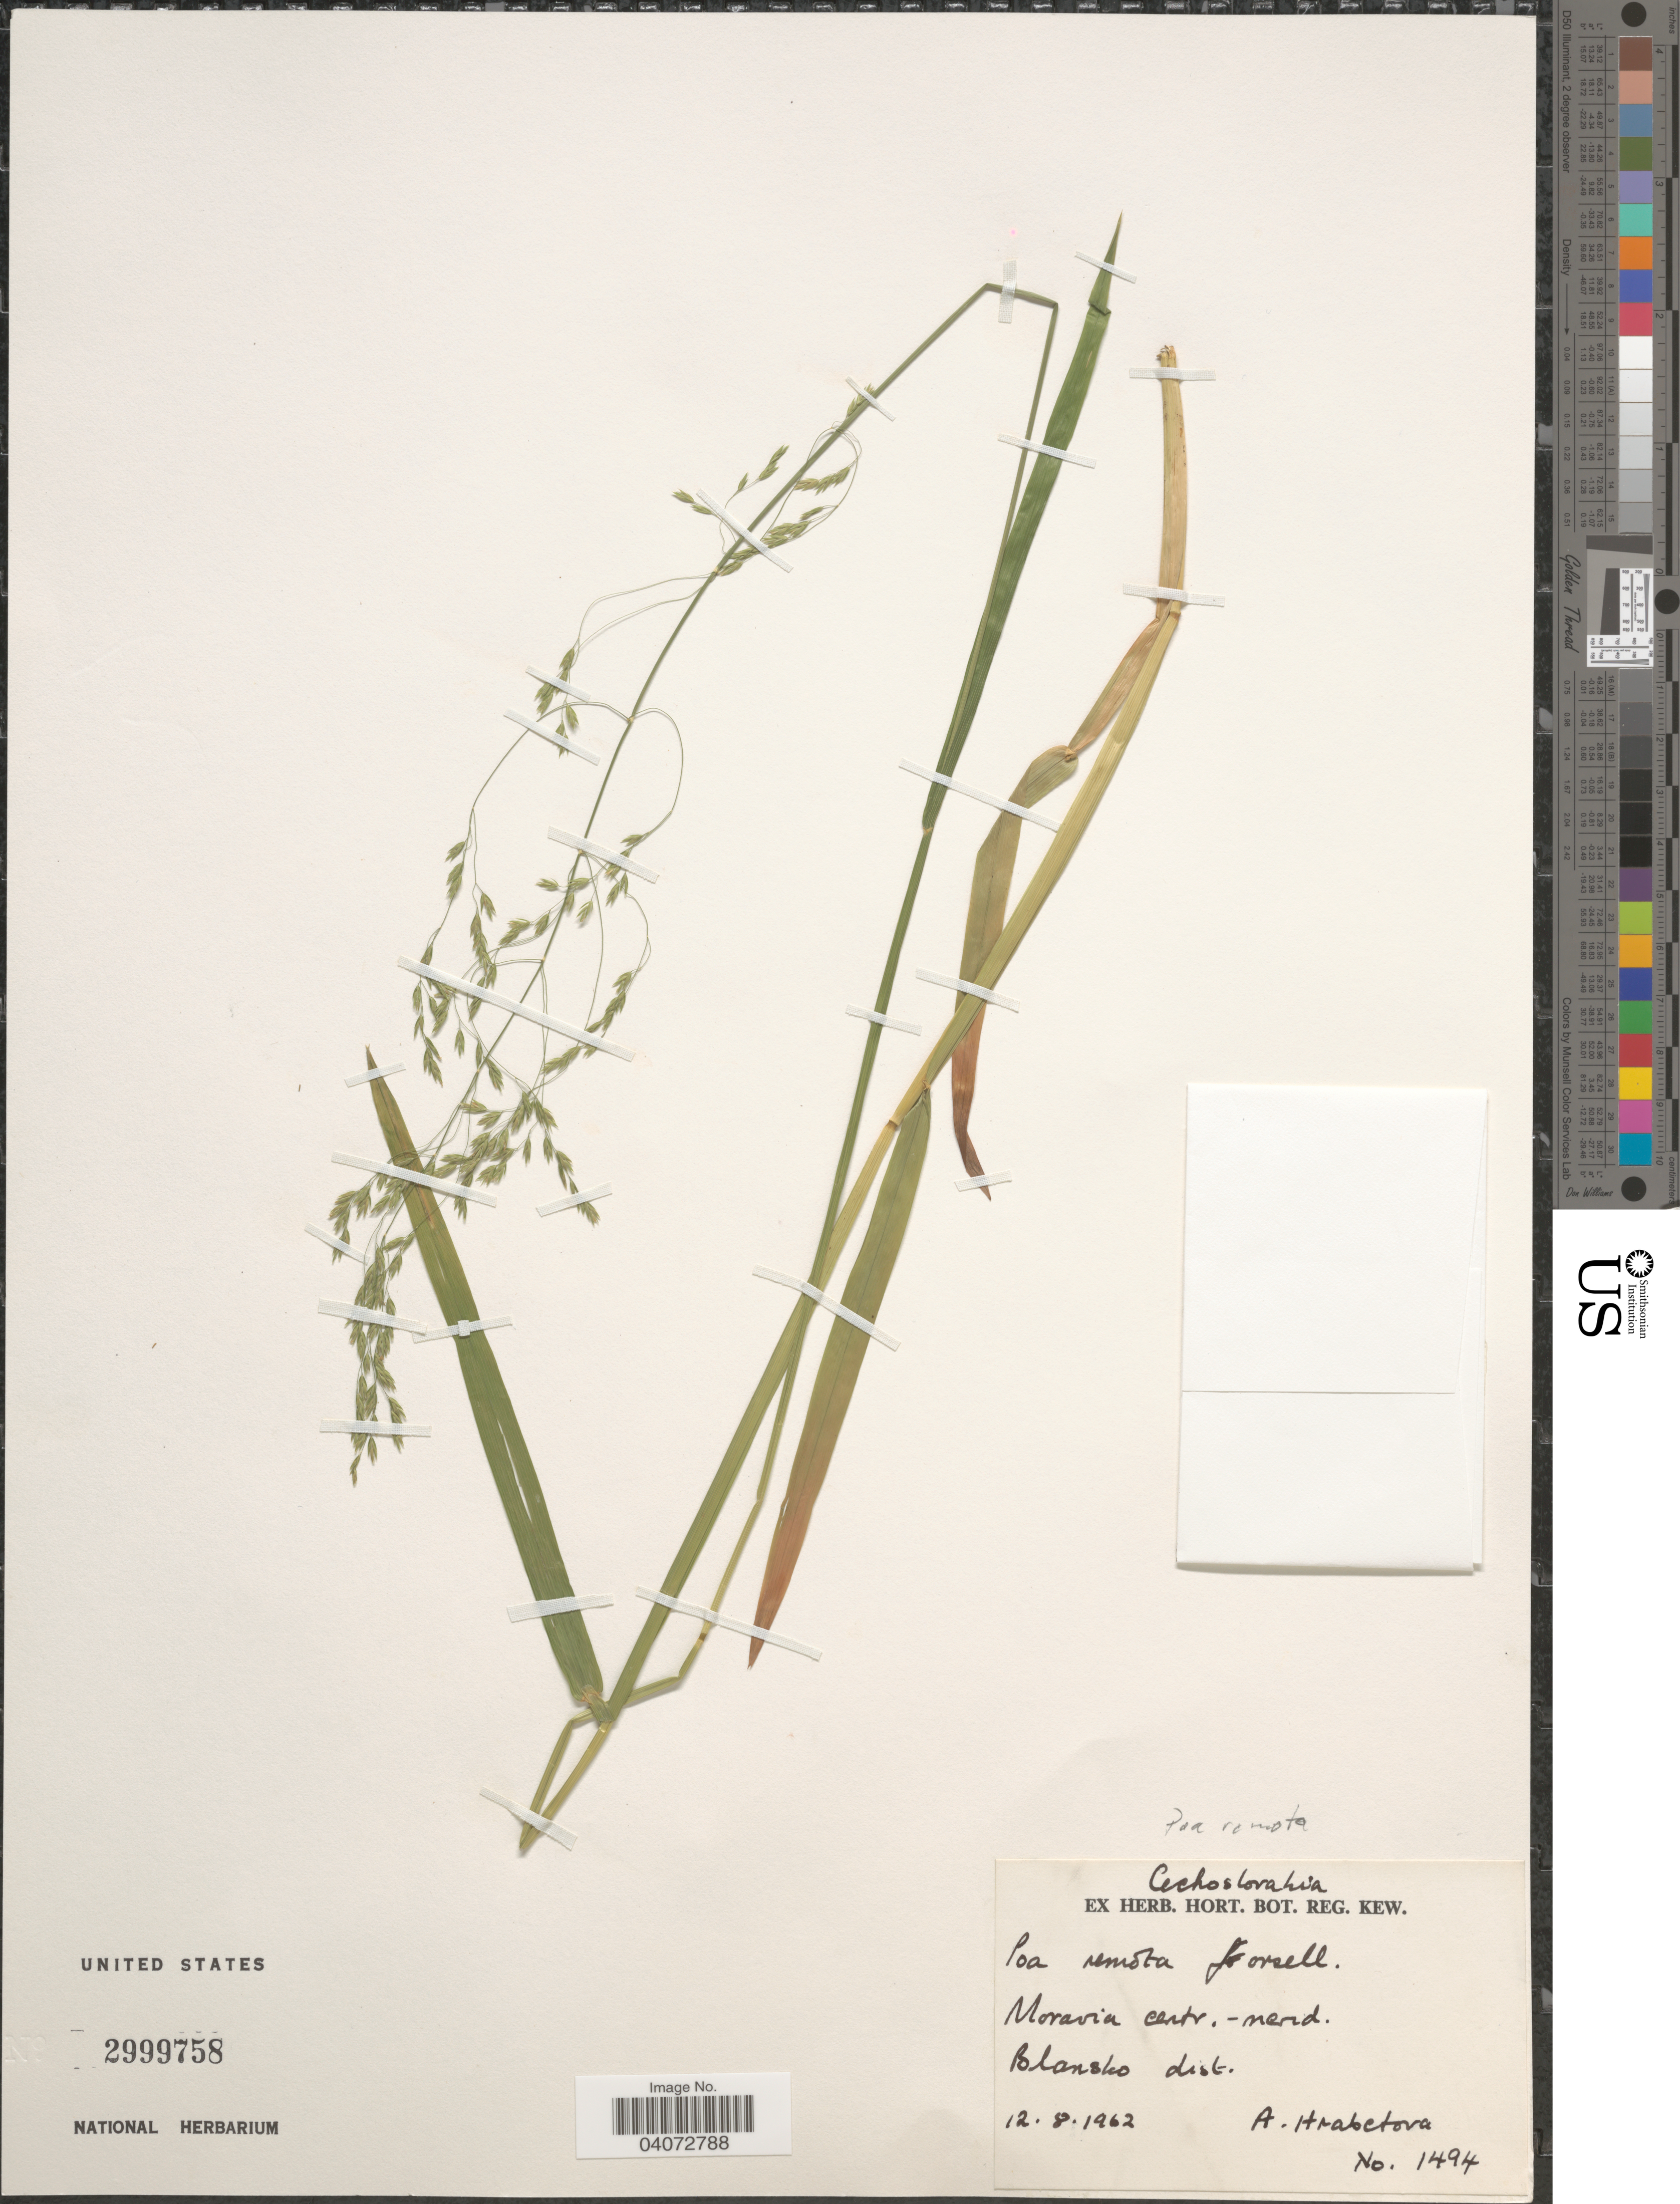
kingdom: Plantae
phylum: Tracheophyta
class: Liliopsida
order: Poales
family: Poaceae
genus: Poa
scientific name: Poa remota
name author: Forselles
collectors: A. Hrabetova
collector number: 1494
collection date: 1962-08-12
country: Czechia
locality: Cechoslovakia. Moravia centr.-merid. Blansko dist.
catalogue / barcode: US 2999758